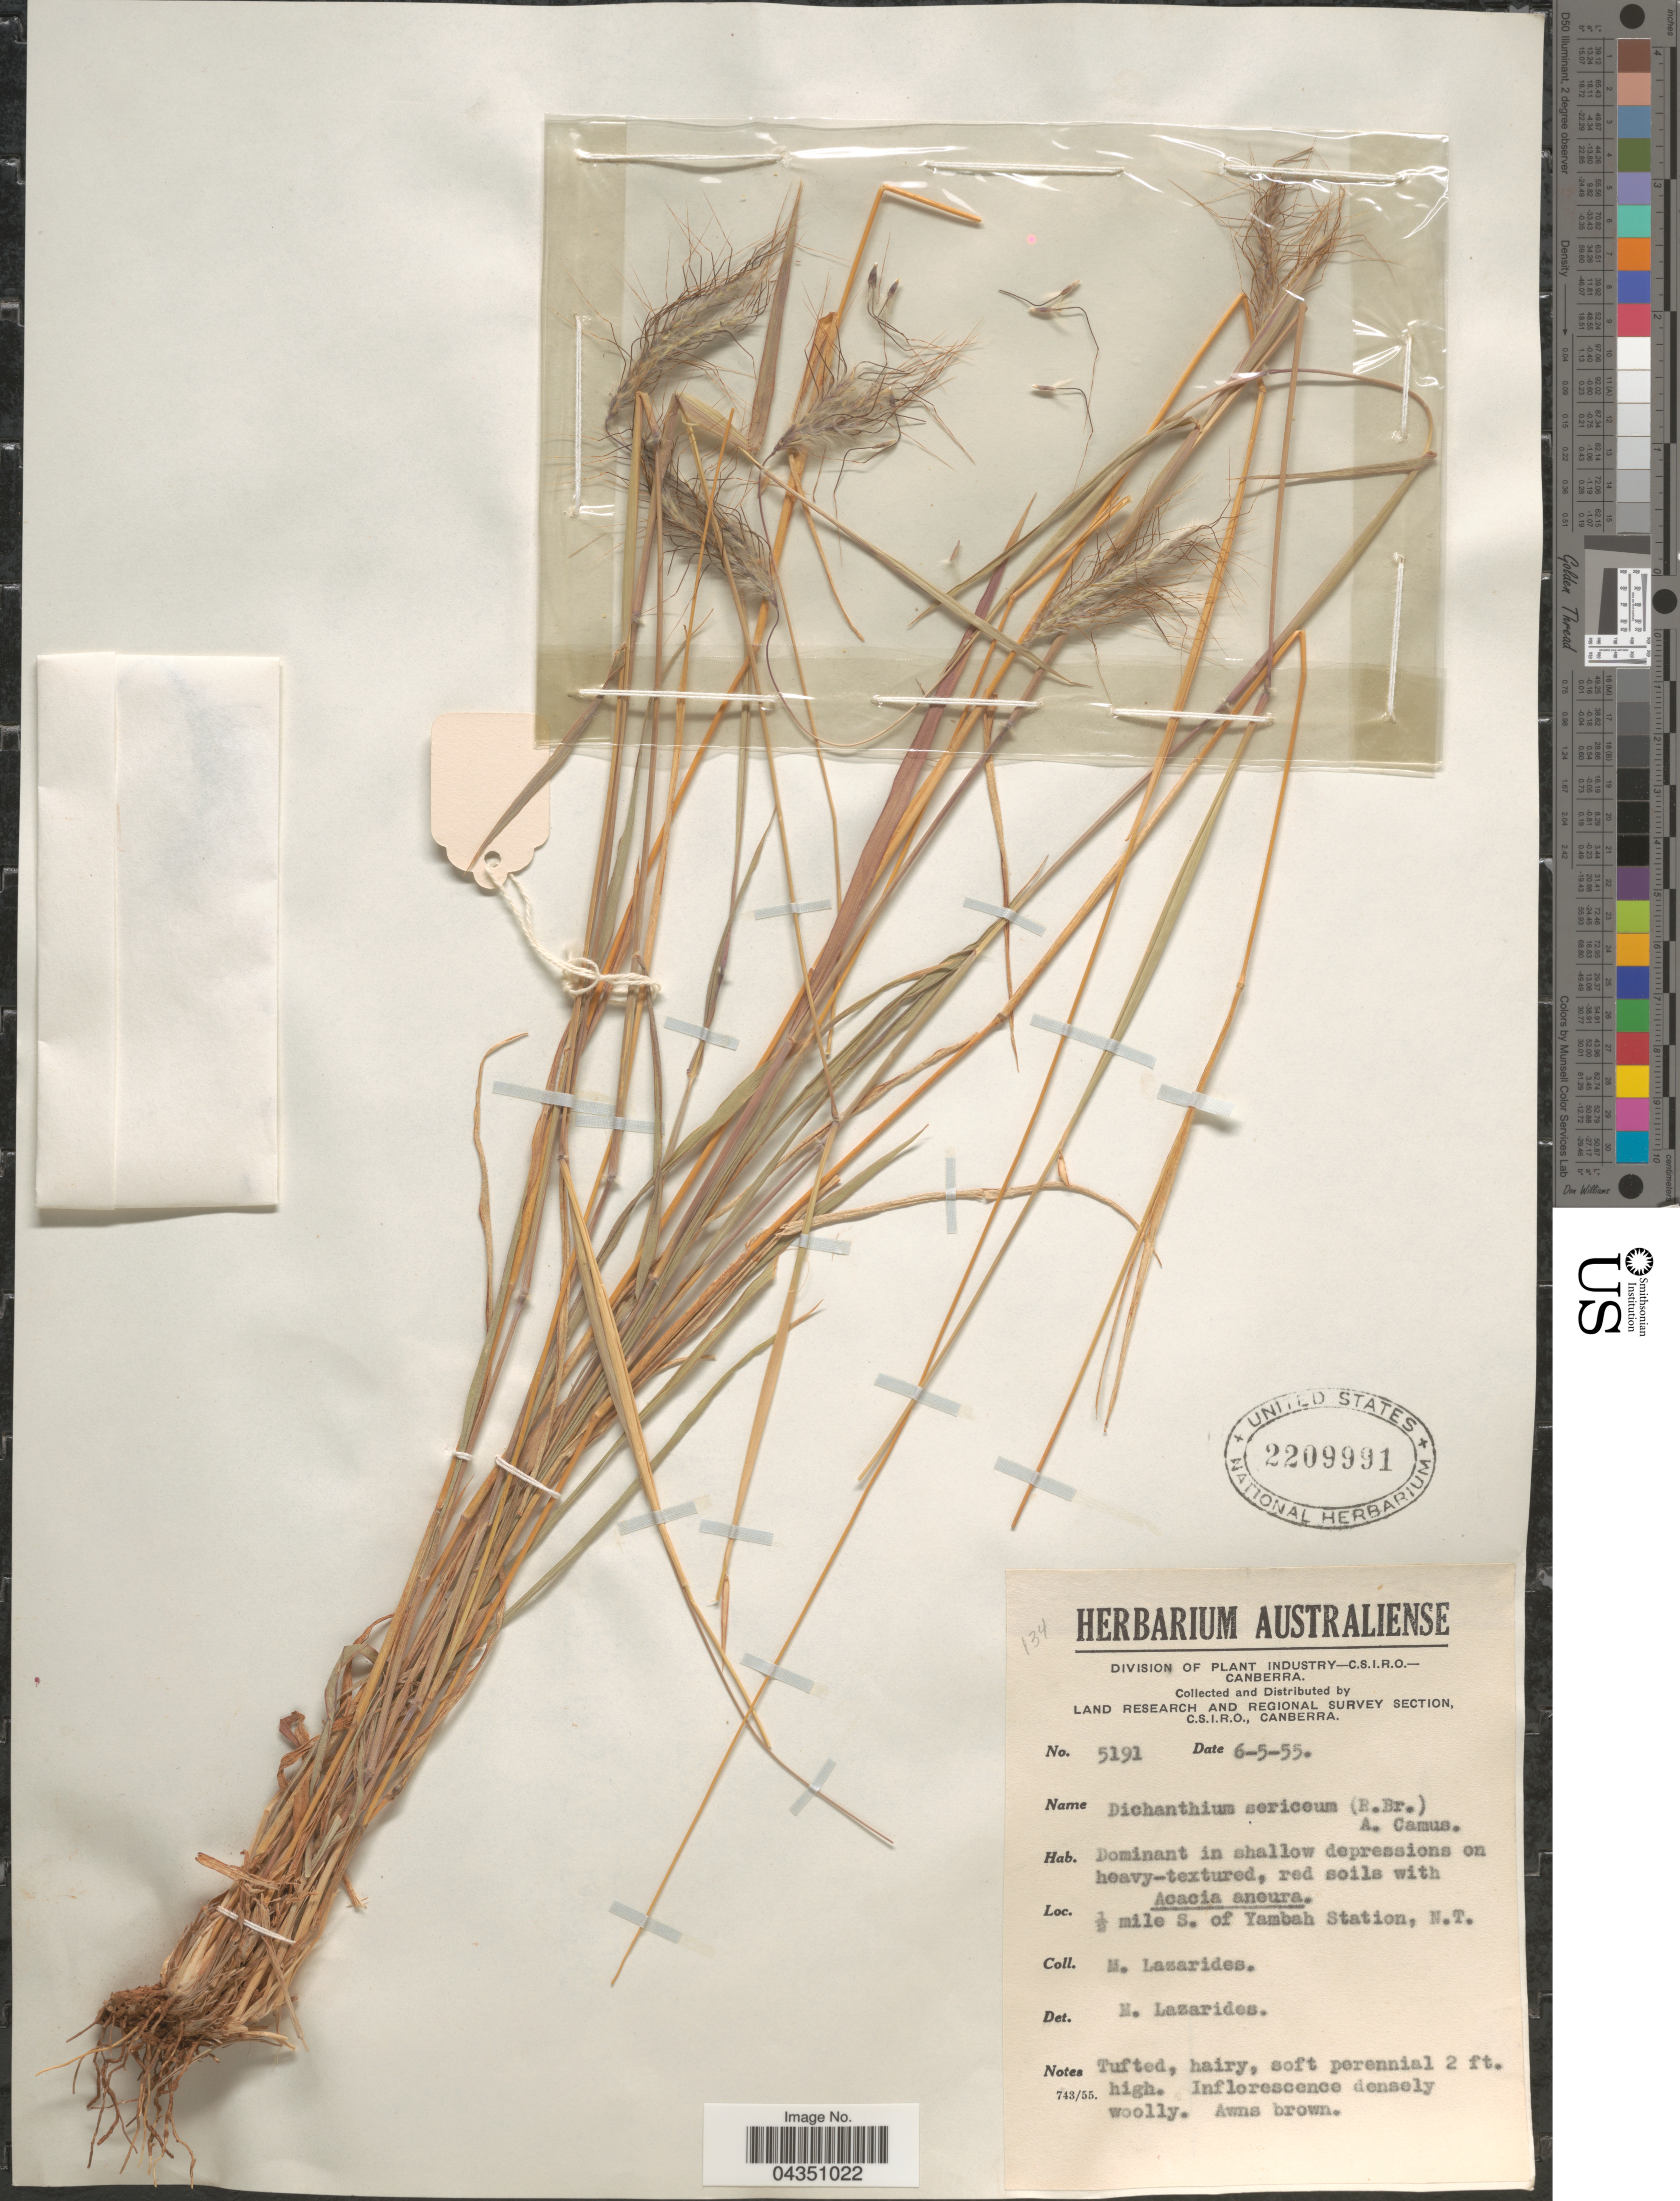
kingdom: Plantae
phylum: Tracheophyta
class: Liliopsida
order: Poales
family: Poaceae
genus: Dichanthium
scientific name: Dichanthium sericeum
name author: (R. Br.) A. Camus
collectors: M. Lazarides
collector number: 5191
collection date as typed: Transcribed d/m/y: 6/5/55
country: Australia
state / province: Northern Territory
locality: Land Research and Regional Survey Section. ½ mile S. of Yambah Station.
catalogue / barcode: US 2209991